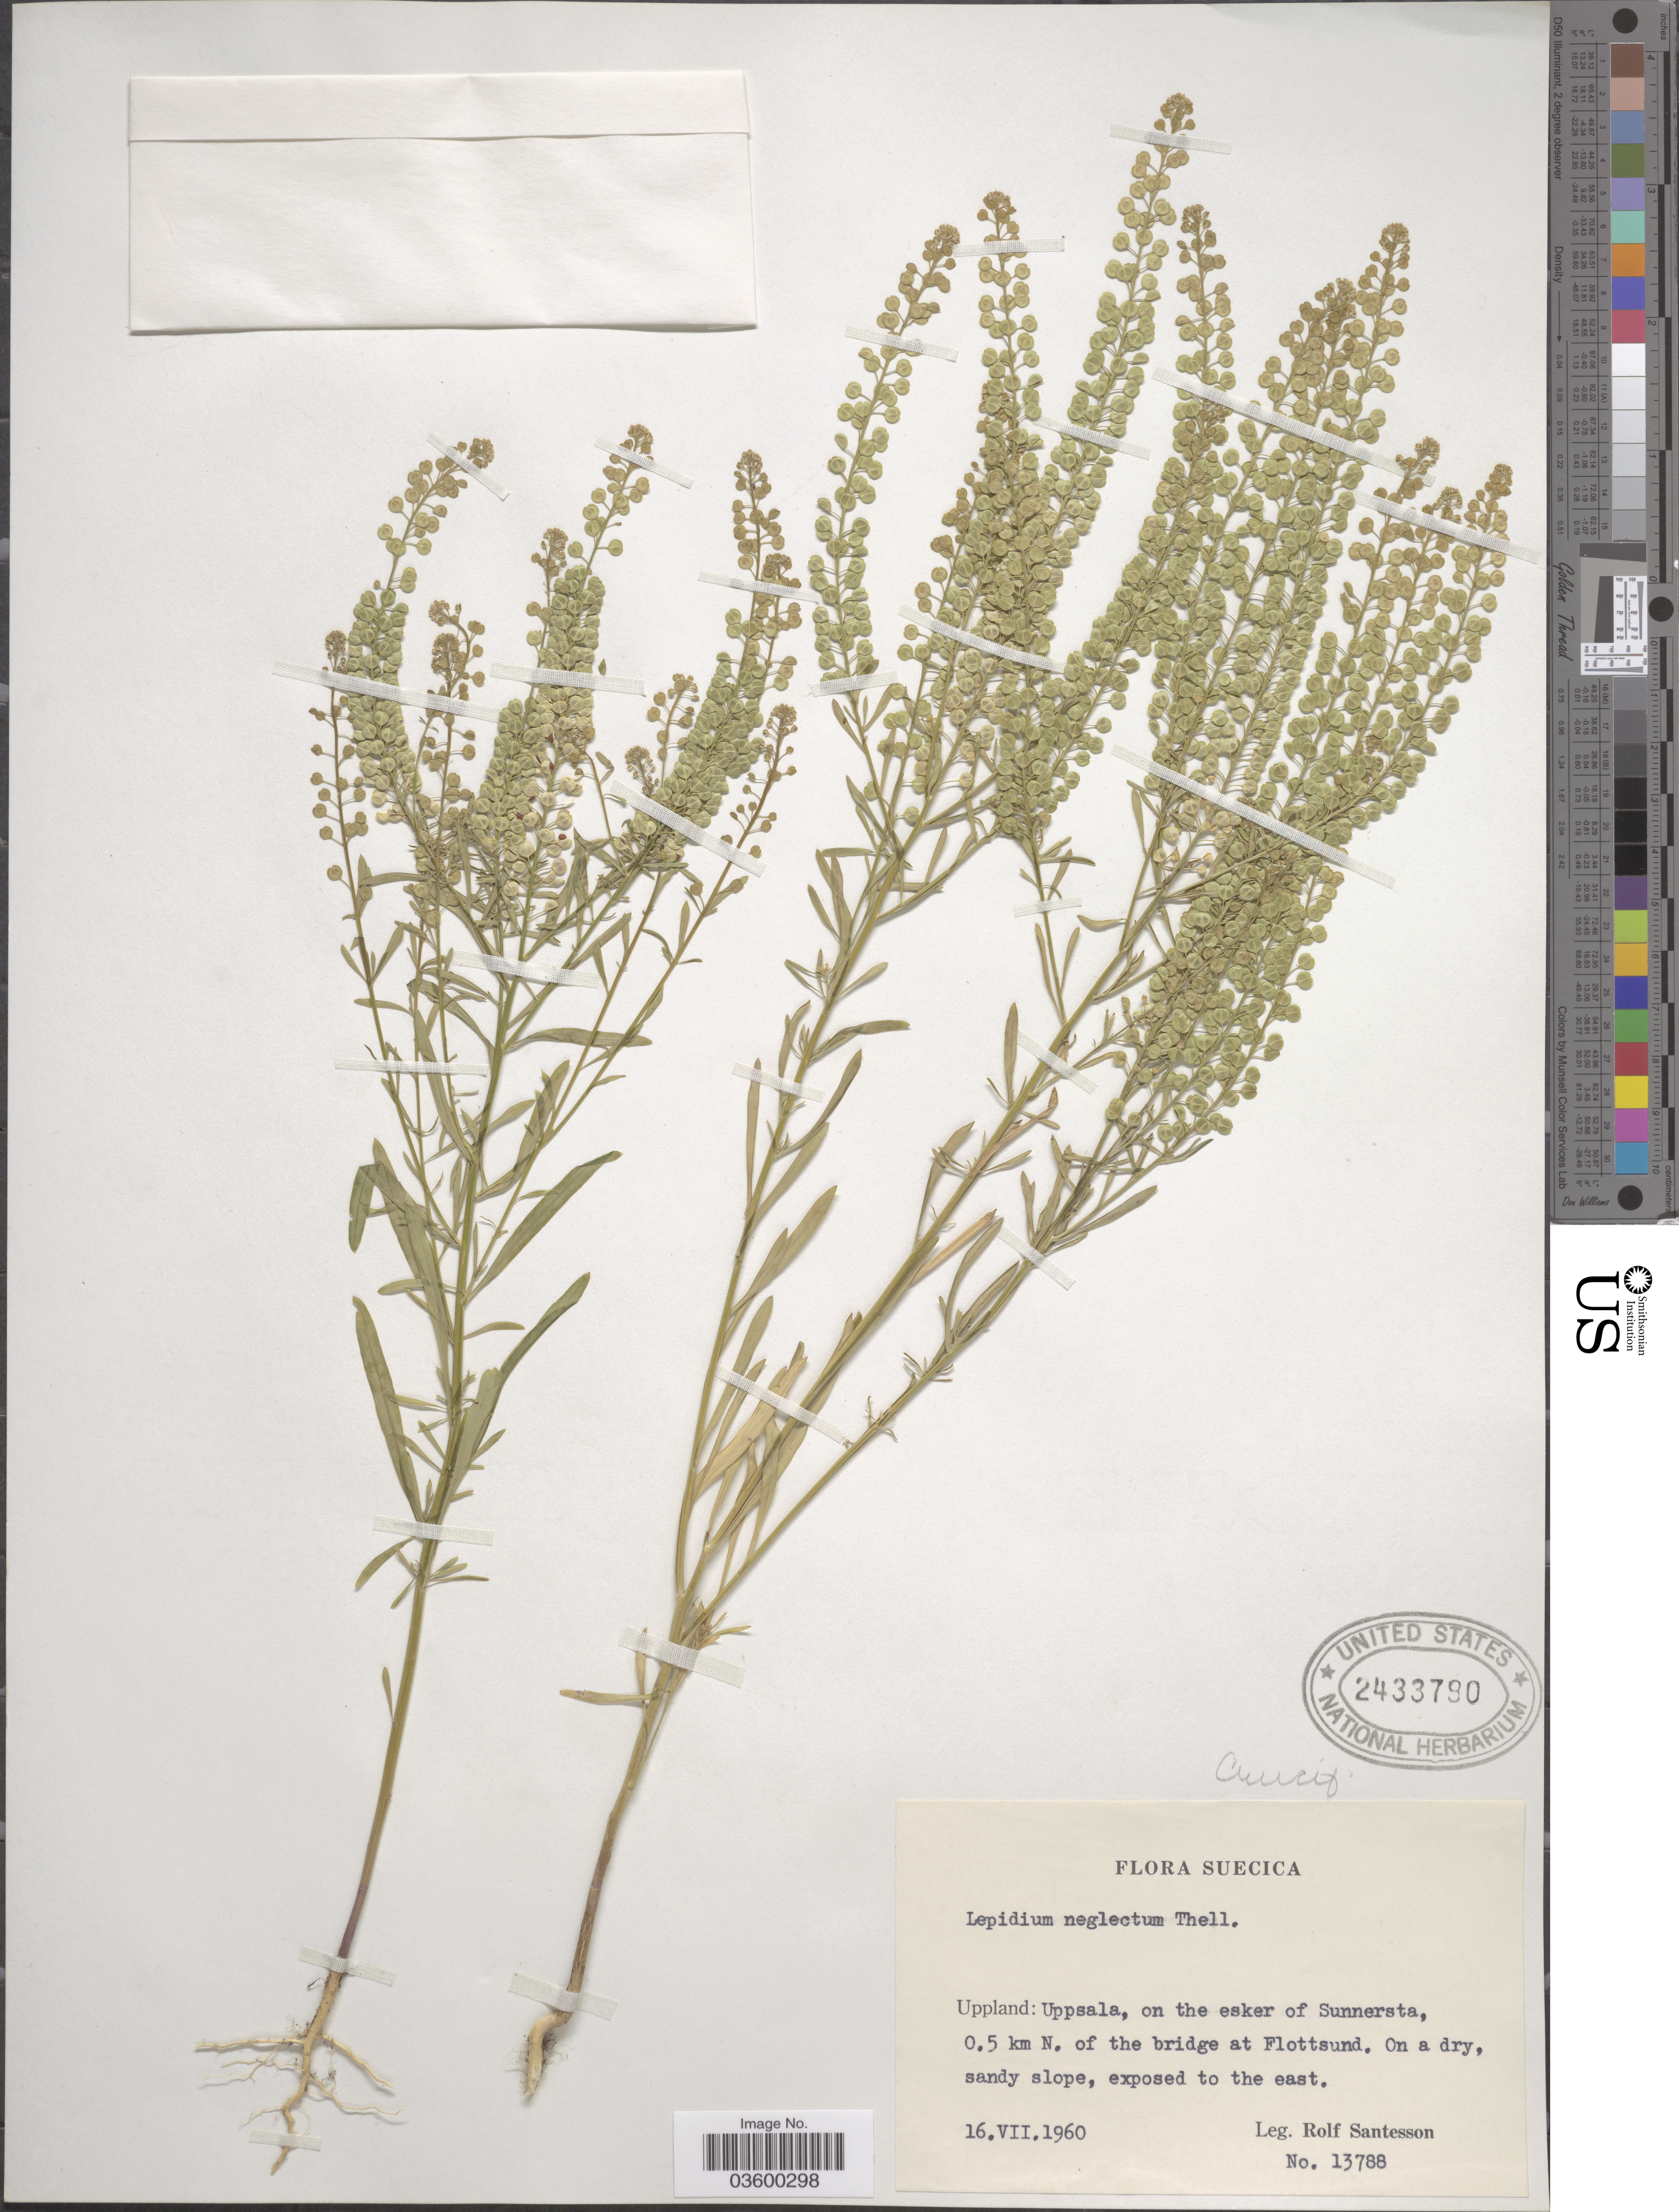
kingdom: Plantae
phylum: Tracheophyta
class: Magnoliopsida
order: Brassicales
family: Brassicaceae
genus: Lepidium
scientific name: Lepidium neglectum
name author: Thell.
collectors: R. Santesson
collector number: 13788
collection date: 1960-07-16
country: Sweden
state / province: Uppsala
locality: Suecica. Uppland: Uppsala, on the esker of Sunnersta, 0.5 km N. of the bridge at Flottsund.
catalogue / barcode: US 2433790